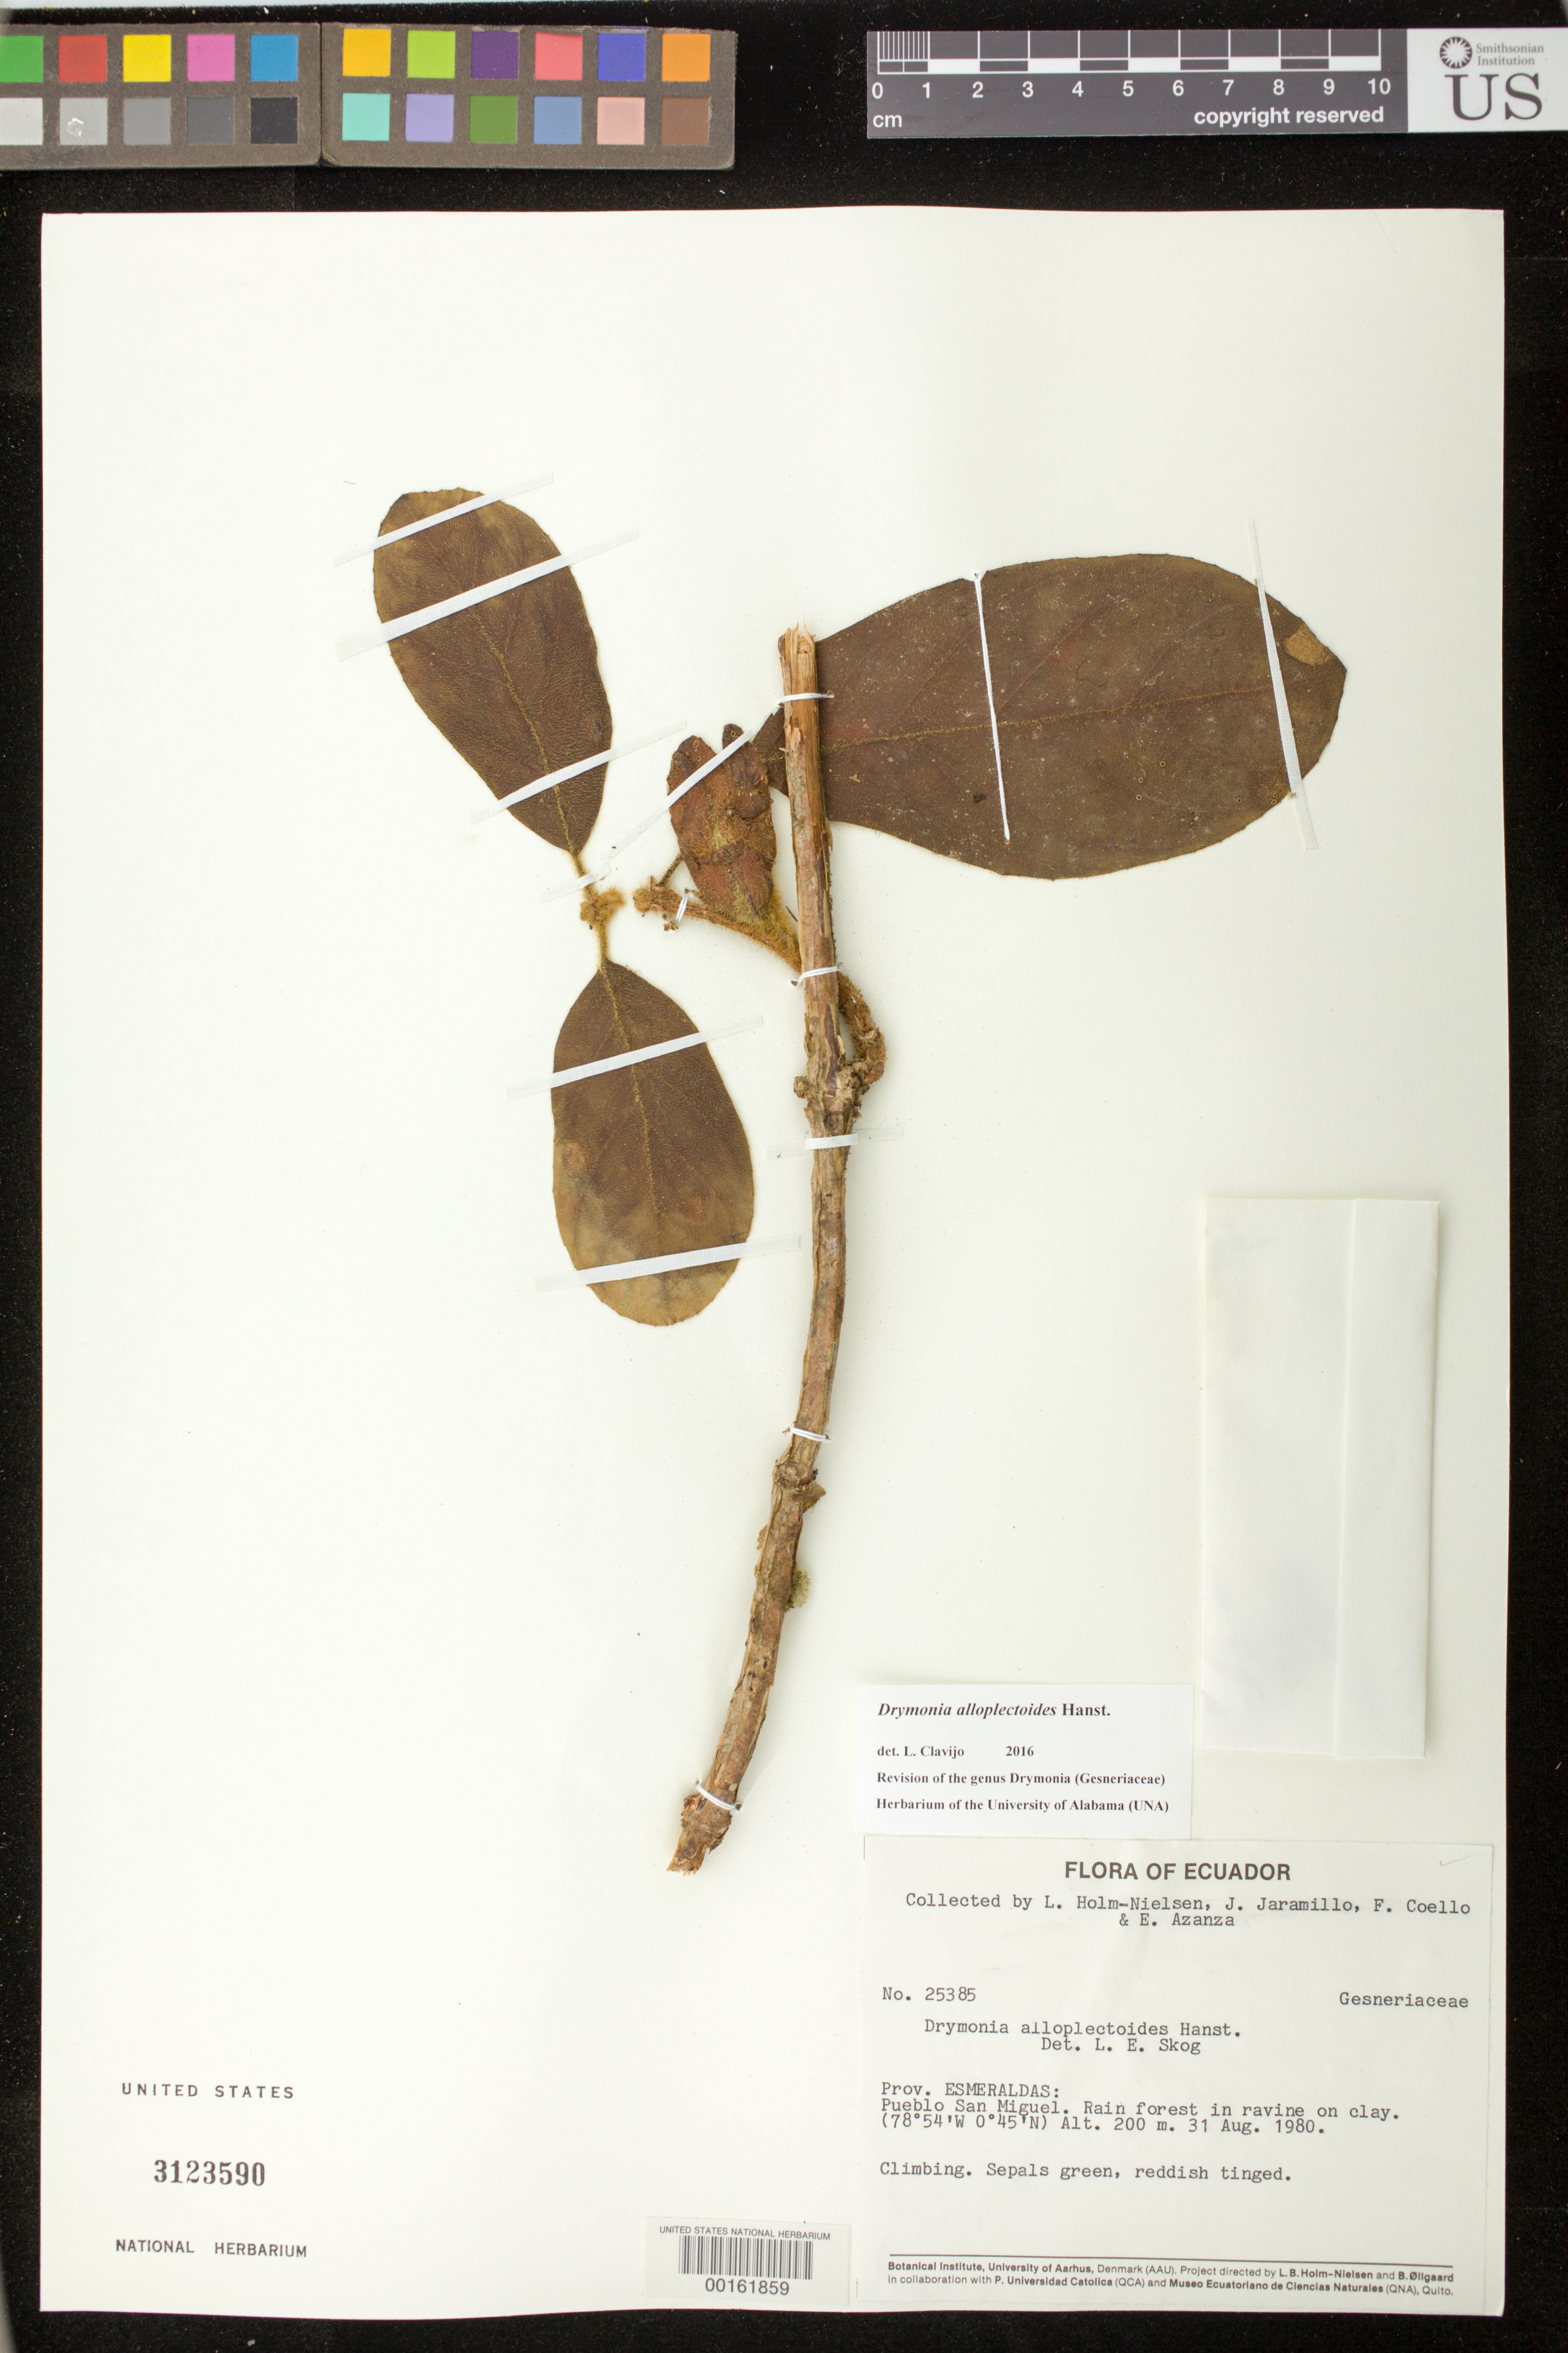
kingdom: Plantae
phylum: Tracheophyta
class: Magnoliopsida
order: Lamiales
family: Gesneriaceae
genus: Drymonia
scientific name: Drymonia alloplectoides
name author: Hanst.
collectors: L. B. Holm-Nielsen & et al.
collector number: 25385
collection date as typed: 31 Aug 1980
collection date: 1980-08-31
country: Ecuador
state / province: Esmeraldas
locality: Pueblo San Miguel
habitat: Rainforest in ravine on clay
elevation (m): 200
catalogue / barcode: US 3123590